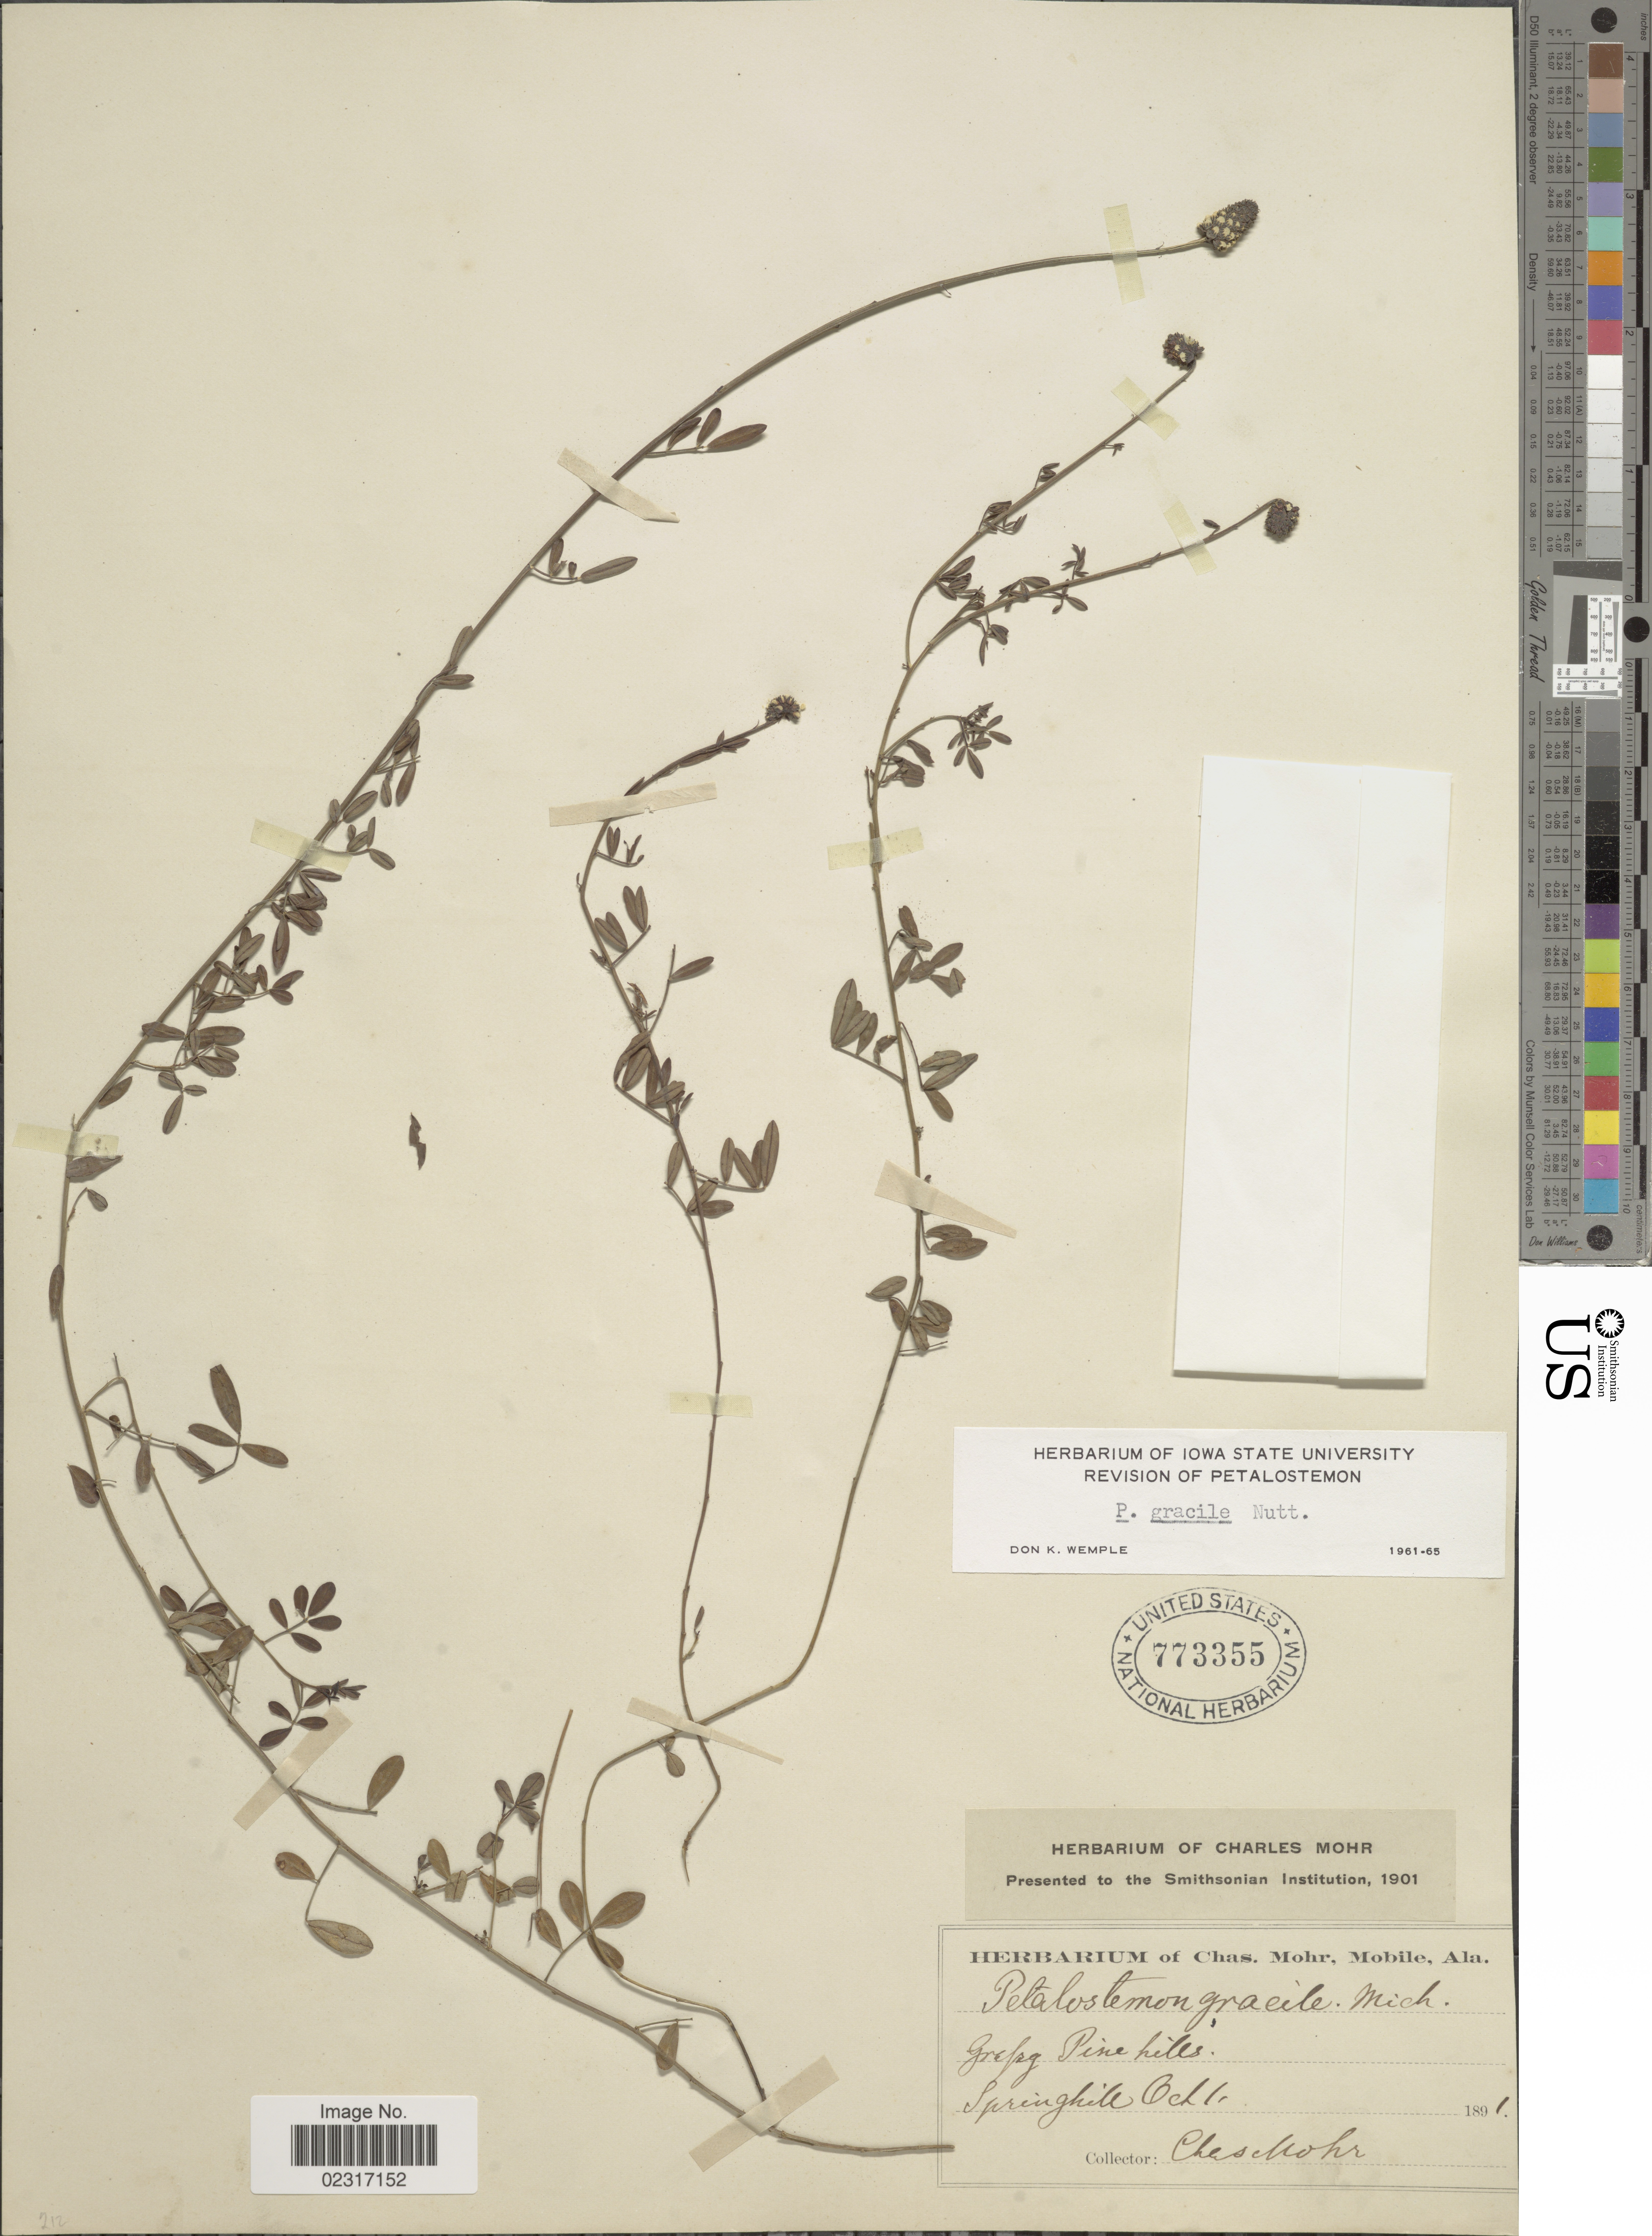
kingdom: Plantae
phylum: Tracheophyta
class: Magnoliopsida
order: Fabales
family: Fabaceae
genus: Dalea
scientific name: Dalea carnea var. gracilis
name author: (Nutt.) Barneby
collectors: Mohr, C. T. (herbarium)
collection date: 1891-10-11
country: United States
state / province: Alabama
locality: Pine hills. Springhill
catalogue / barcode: US 773355